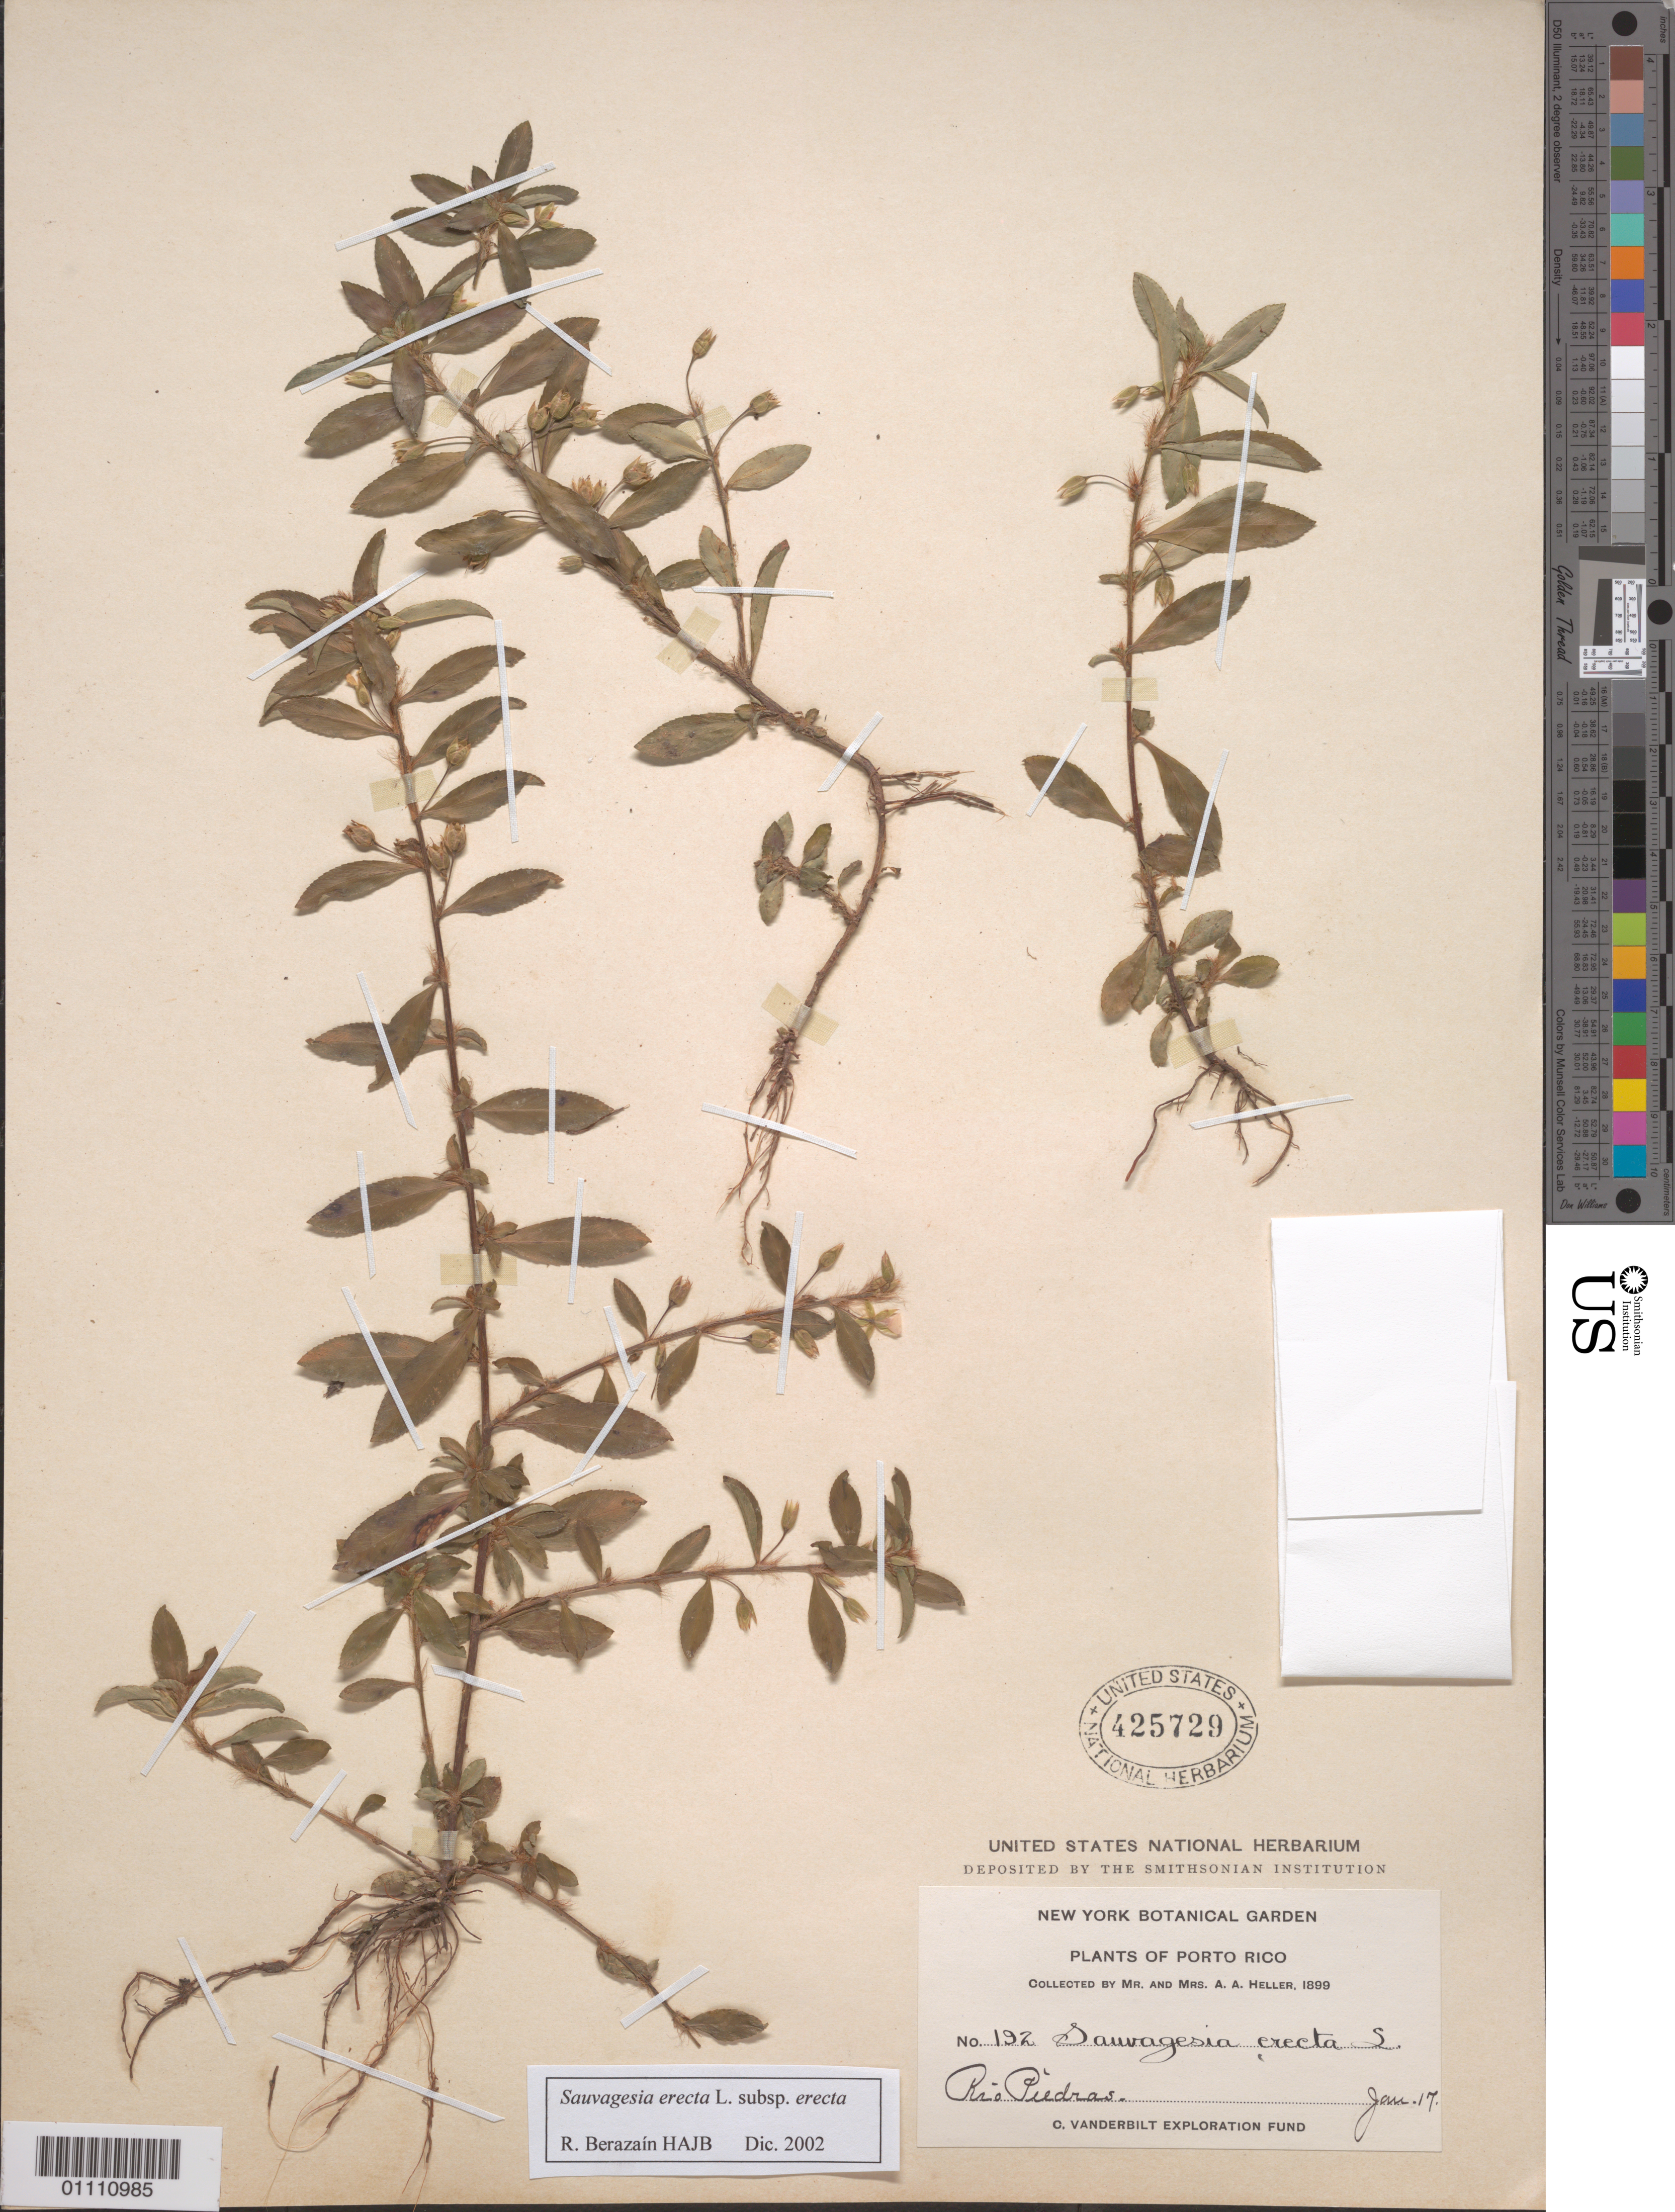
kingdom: Plantae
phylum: Tracheophyta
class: Magnoliopsida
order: Malpighiales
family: Ochnaceae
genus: Sauvagesia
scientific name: Sauvagesia erecta subsp. erecta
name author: L.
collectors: A. A. Heller & E. G. Heller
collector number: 192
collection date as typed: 17 Jan 1899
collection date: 1899-01-17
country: Puerto Rico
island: Puerto Rico I.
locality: Rio Piedras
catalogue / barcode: US 425729